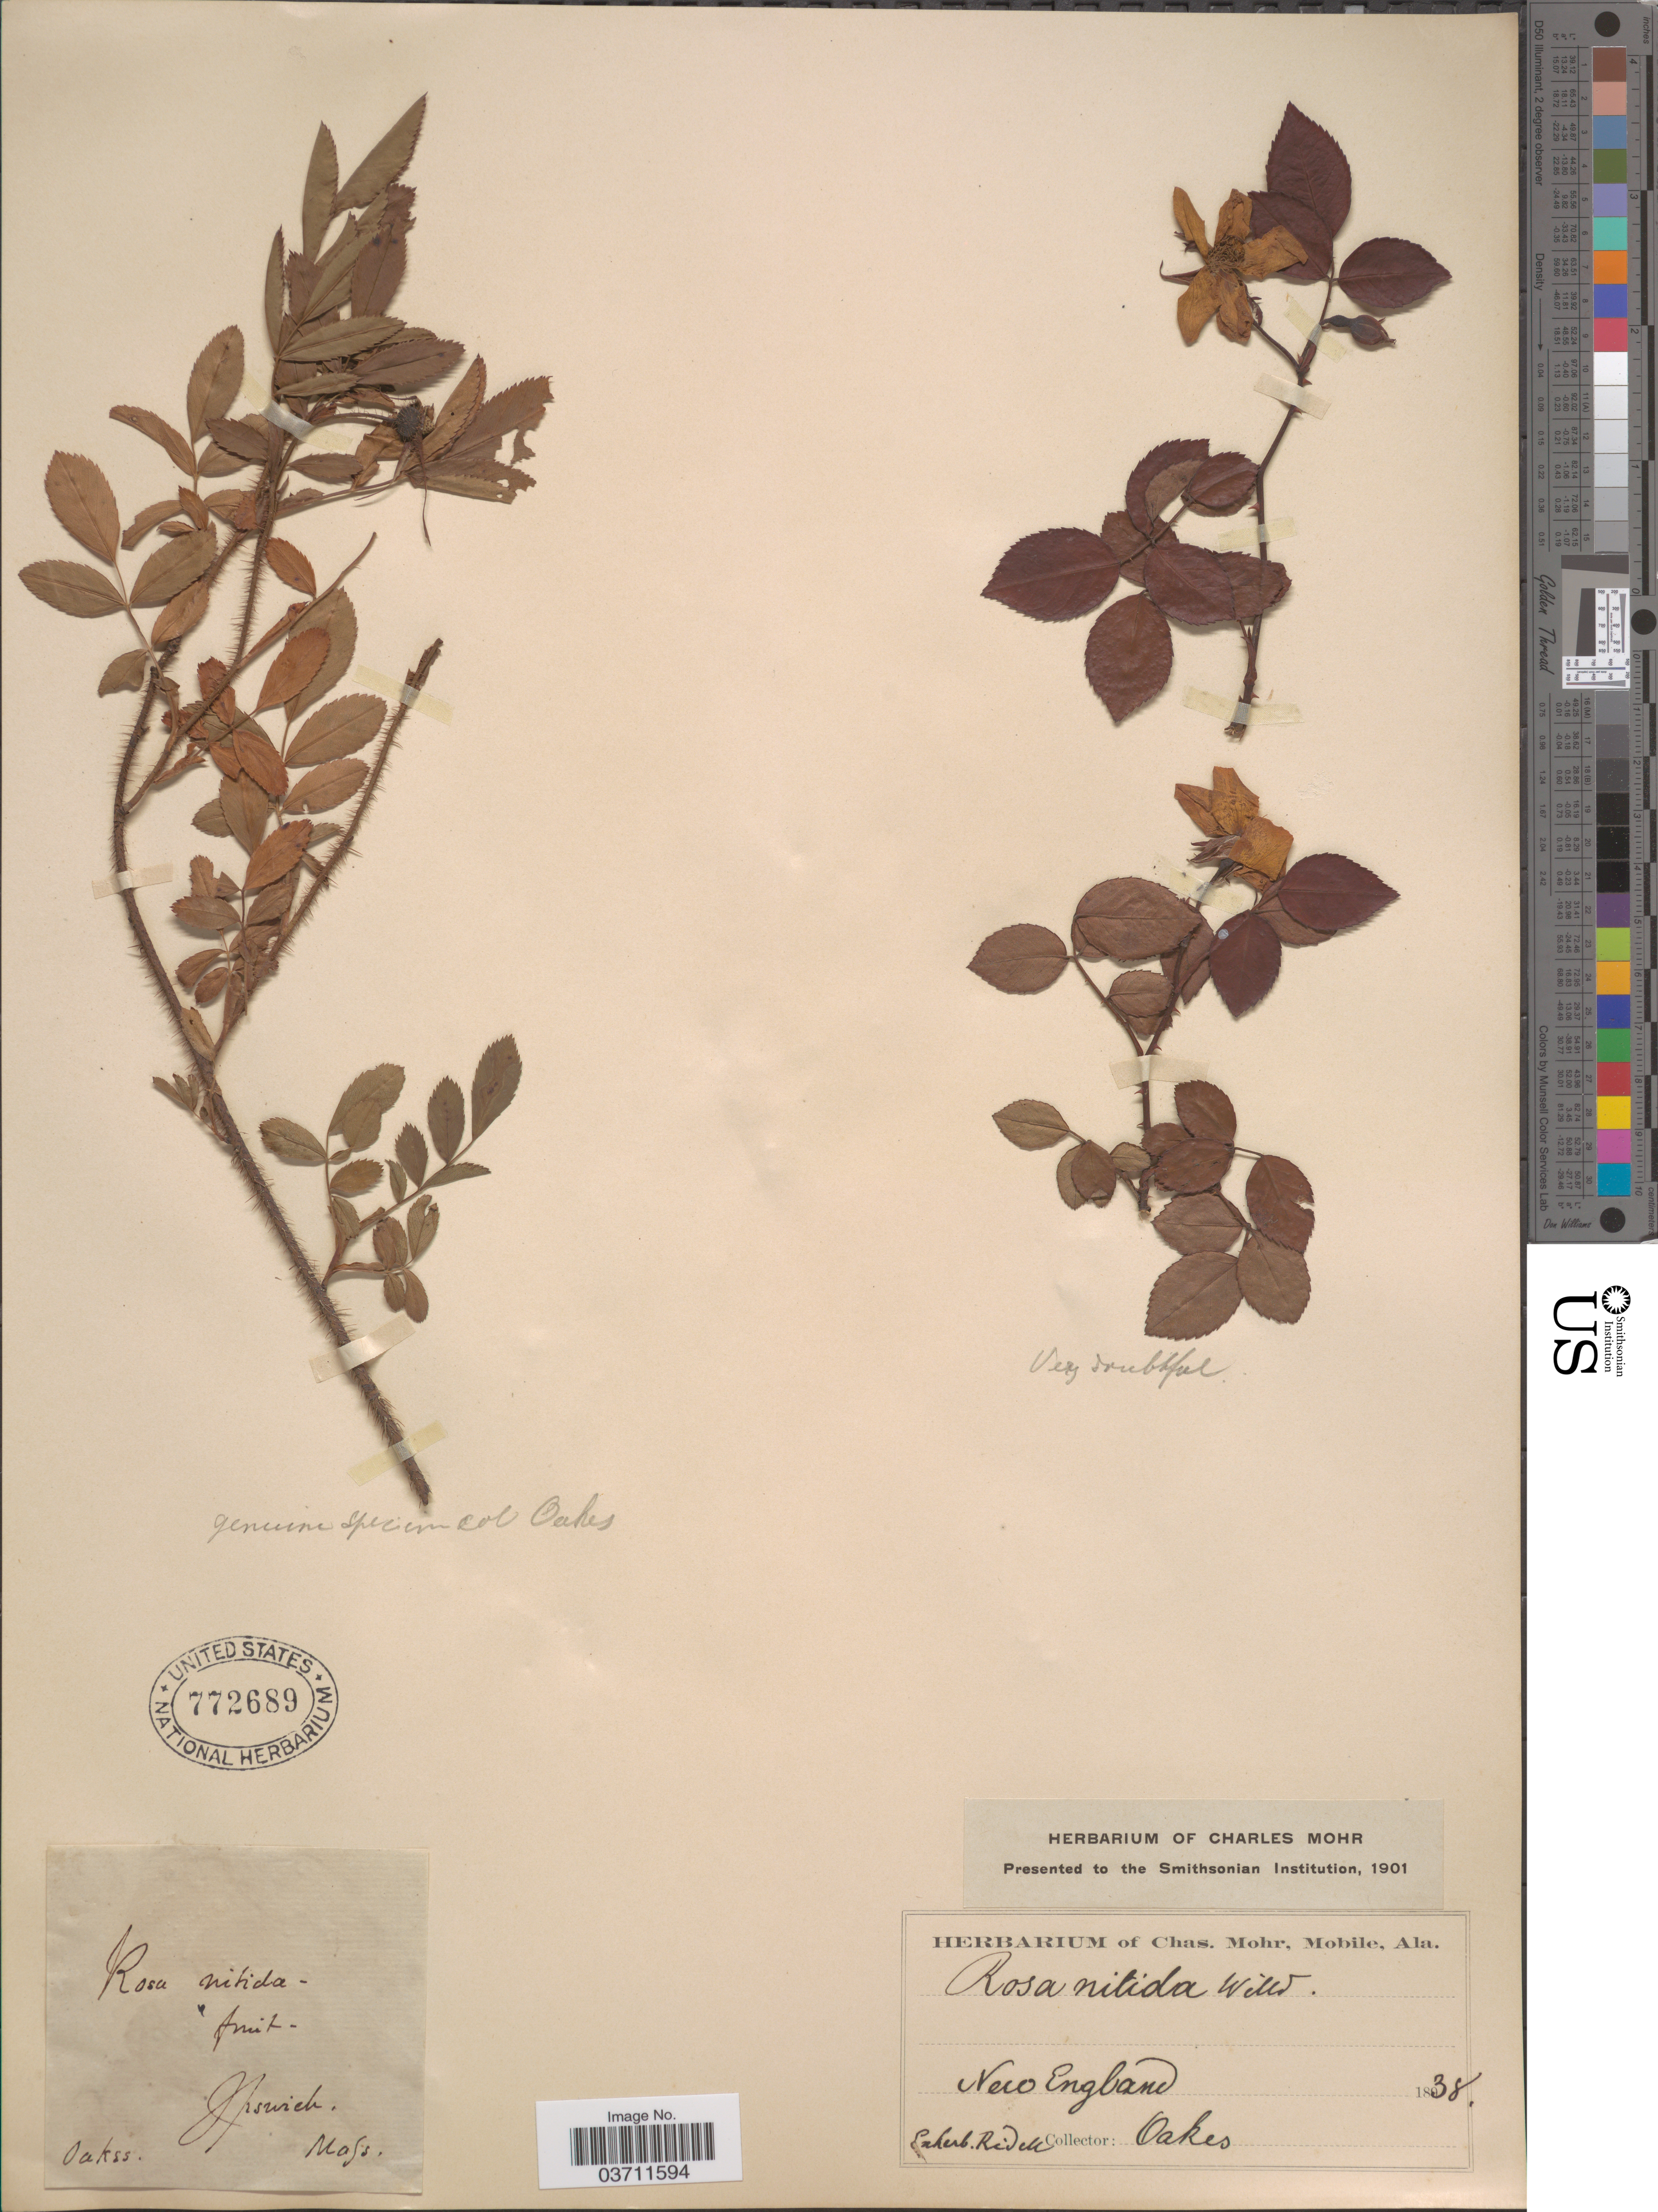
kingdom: Plantae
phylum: Tracheophyta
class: Magnoliopsida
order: Rosales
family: Rosaceae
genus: Rosa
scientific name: Rosa nitida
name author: Willd.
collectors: -. Oakes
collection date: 1838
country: United States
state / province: Massachusetts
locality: Ipswich. New England.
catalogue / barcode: US 772689